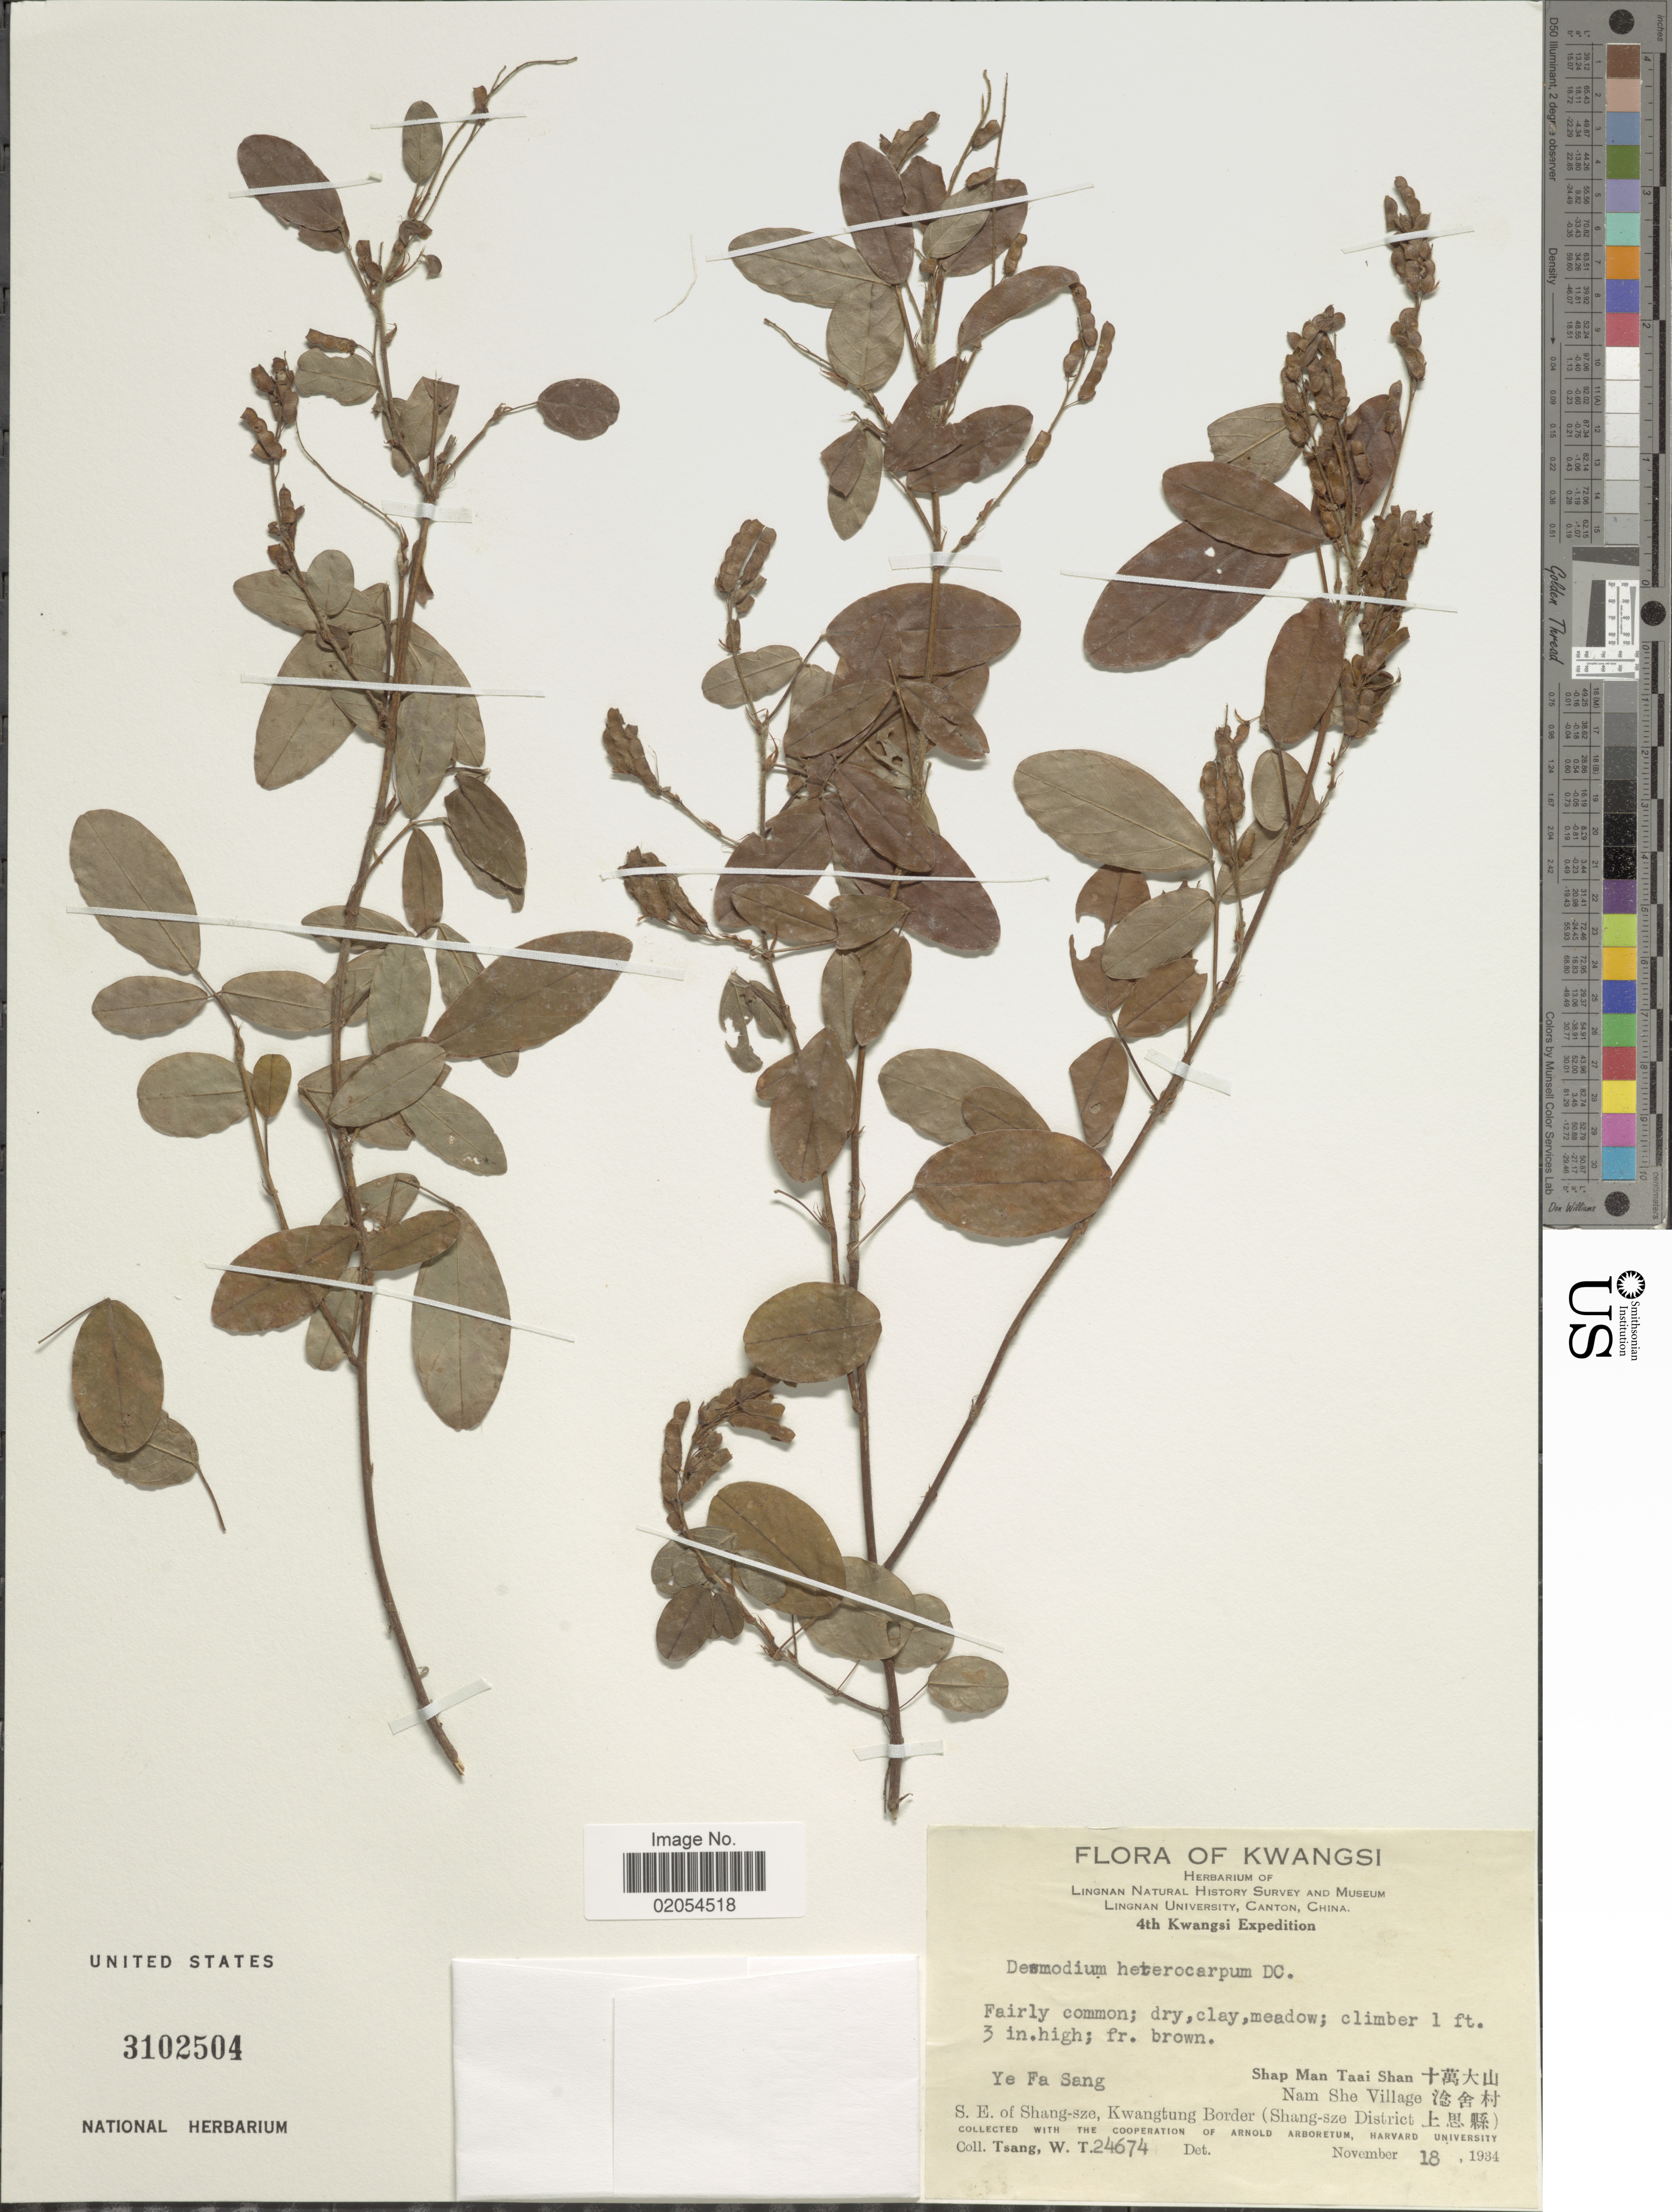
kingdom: Plantae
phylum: Tracheophyta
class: Magnoliopsida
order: Fabales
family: Fabaceae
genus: Grona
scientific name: Grona heterocarpos subsp. heterocarpos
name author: (L.) H. Ohashi & K. Ohashi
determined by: Strong, Mark T., (BOT), Smithsonian Institution - National Museum of Natural History (UNITED STATES)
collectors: W. T. Tsang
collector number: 24674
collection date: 1934-11-18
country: China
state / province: Guangxi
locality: Kwangsi, Ye Fa Sang, Shap Man Taai Shan, Nam She VIllage, S.E. of Shang0sze, Kwangtung Border (Shang-sze District)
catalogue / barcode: US 3102504